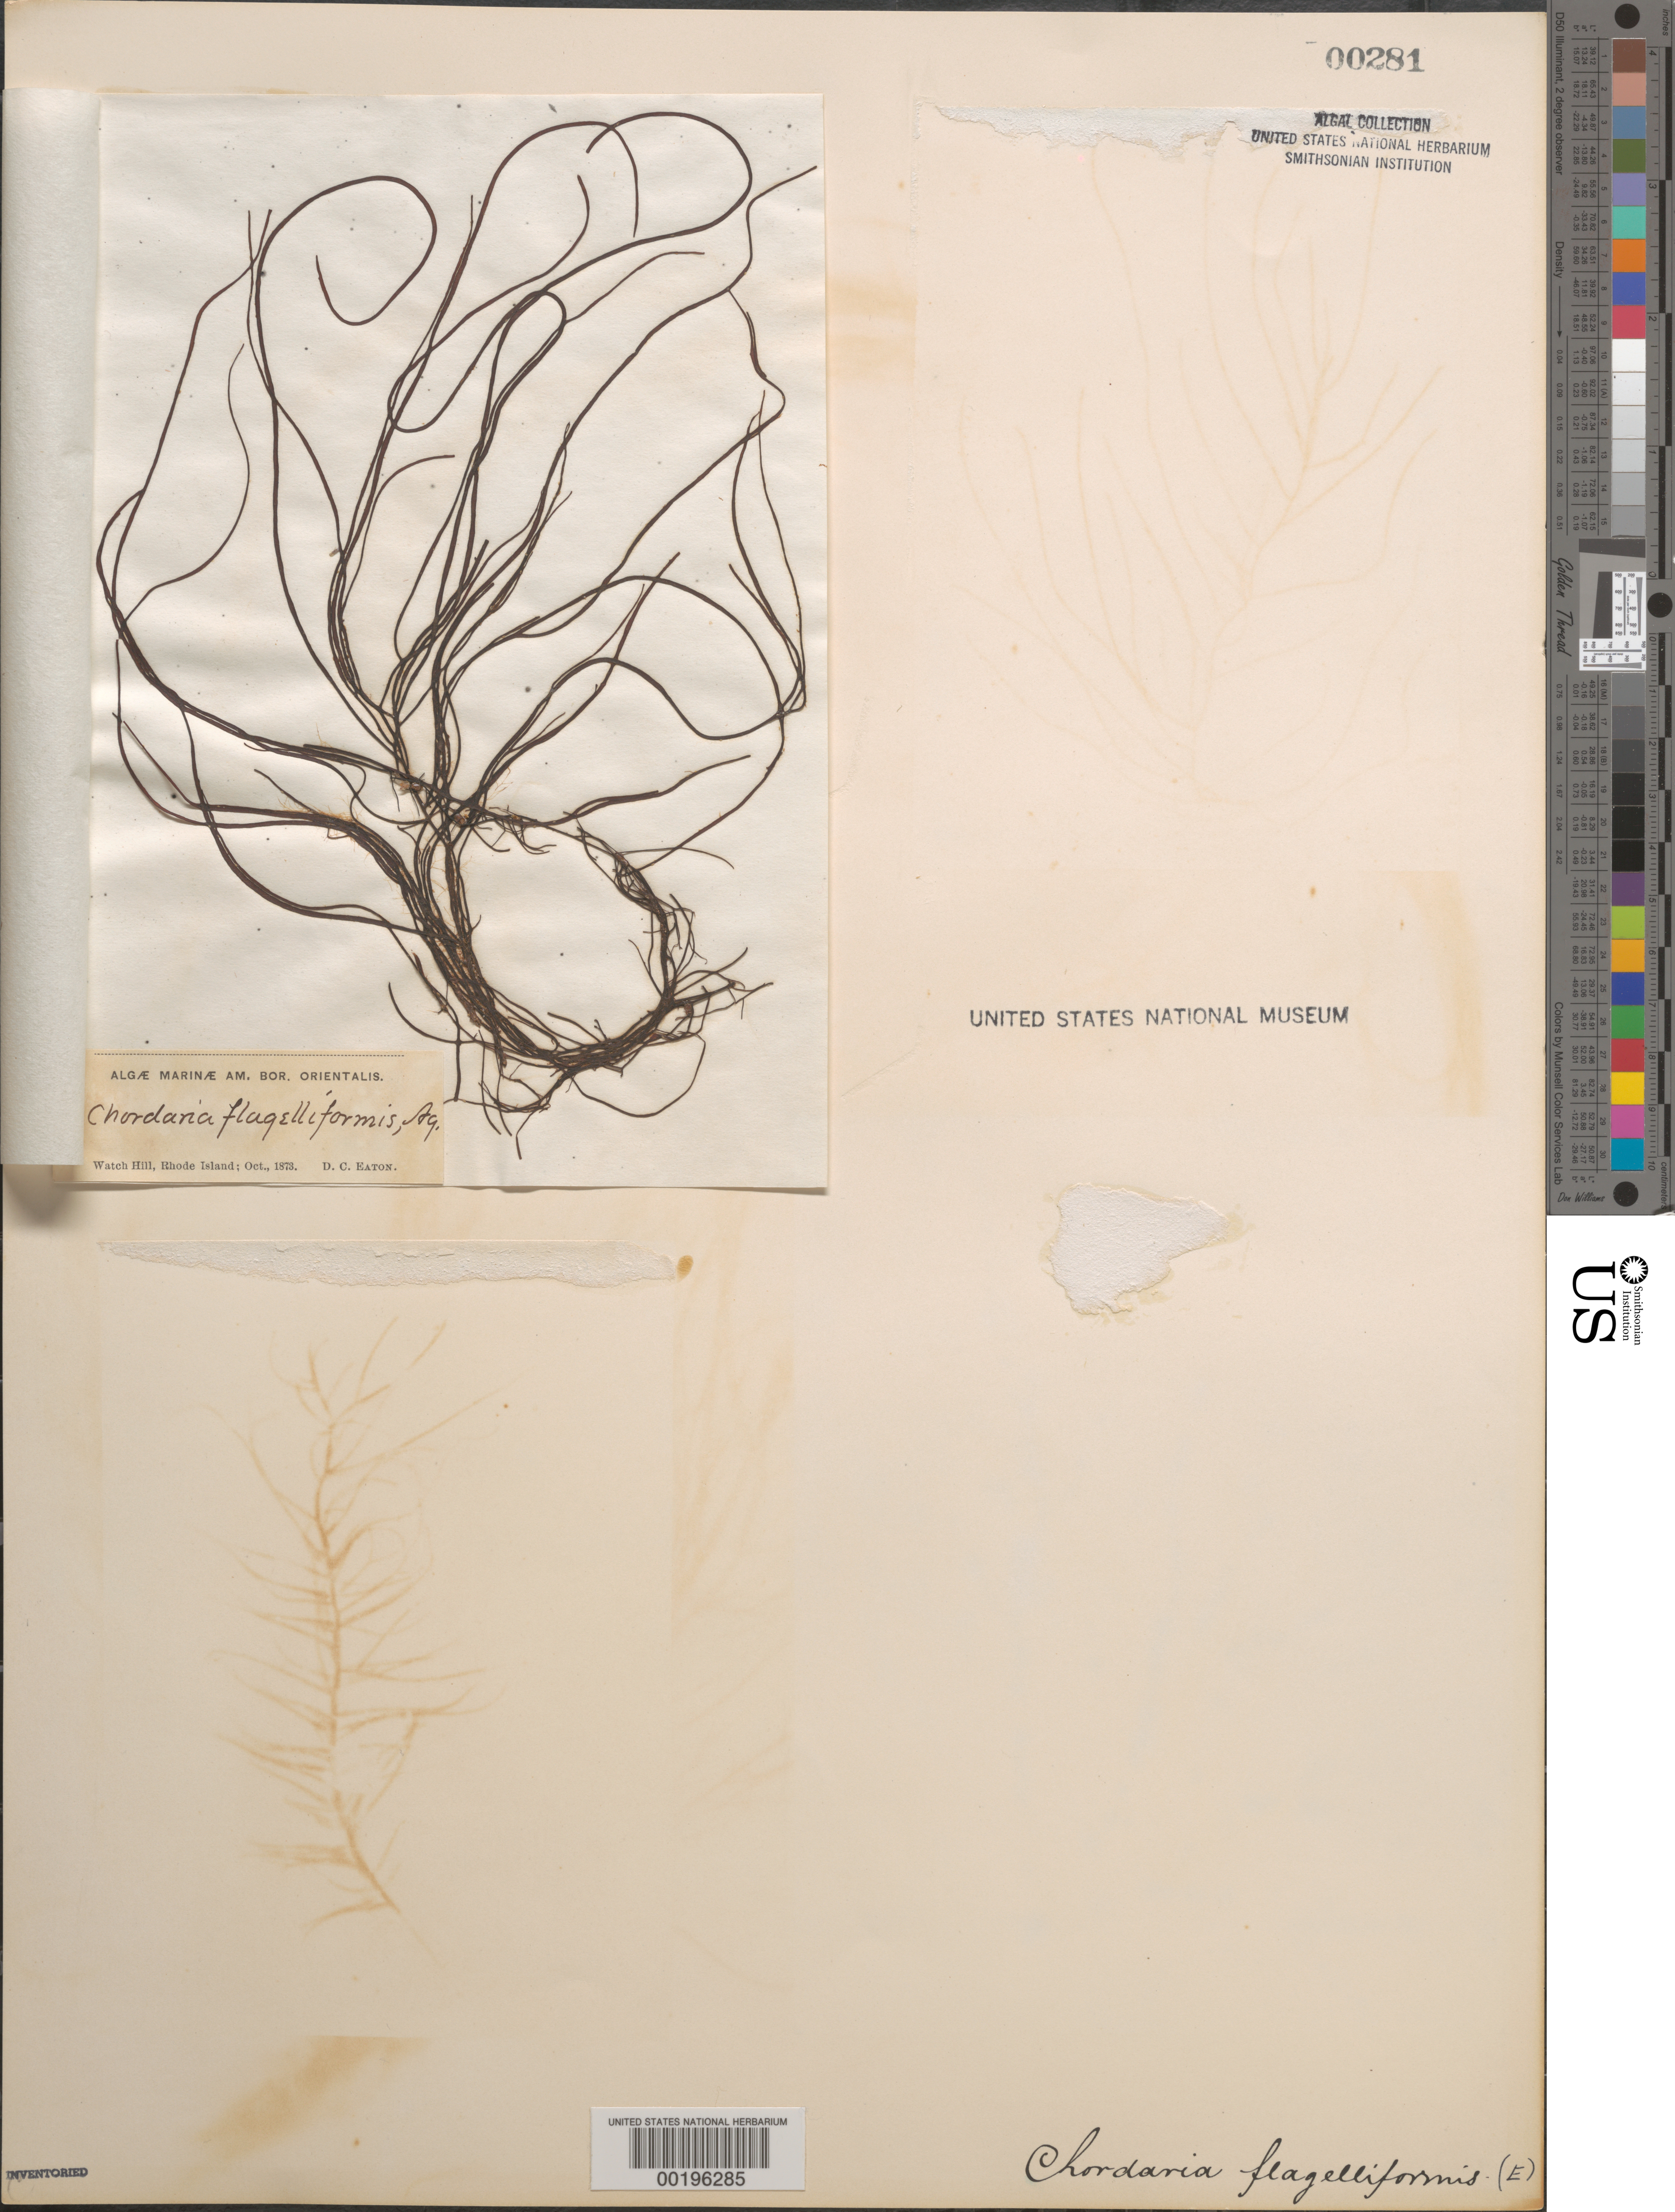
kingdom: Chromista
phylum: Ochrophyta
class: Phaeophyceae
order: Ectocarpales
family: Chordariaceae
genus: Chordaria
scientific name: Chordaria flagelliformis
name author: (Hudson) Grev.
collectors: D. C. Eaton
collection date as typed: Oct 1873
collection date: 1873-10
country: United States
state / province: Rhode Island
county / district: Washington County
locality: Watch Hill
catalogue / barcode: US 281